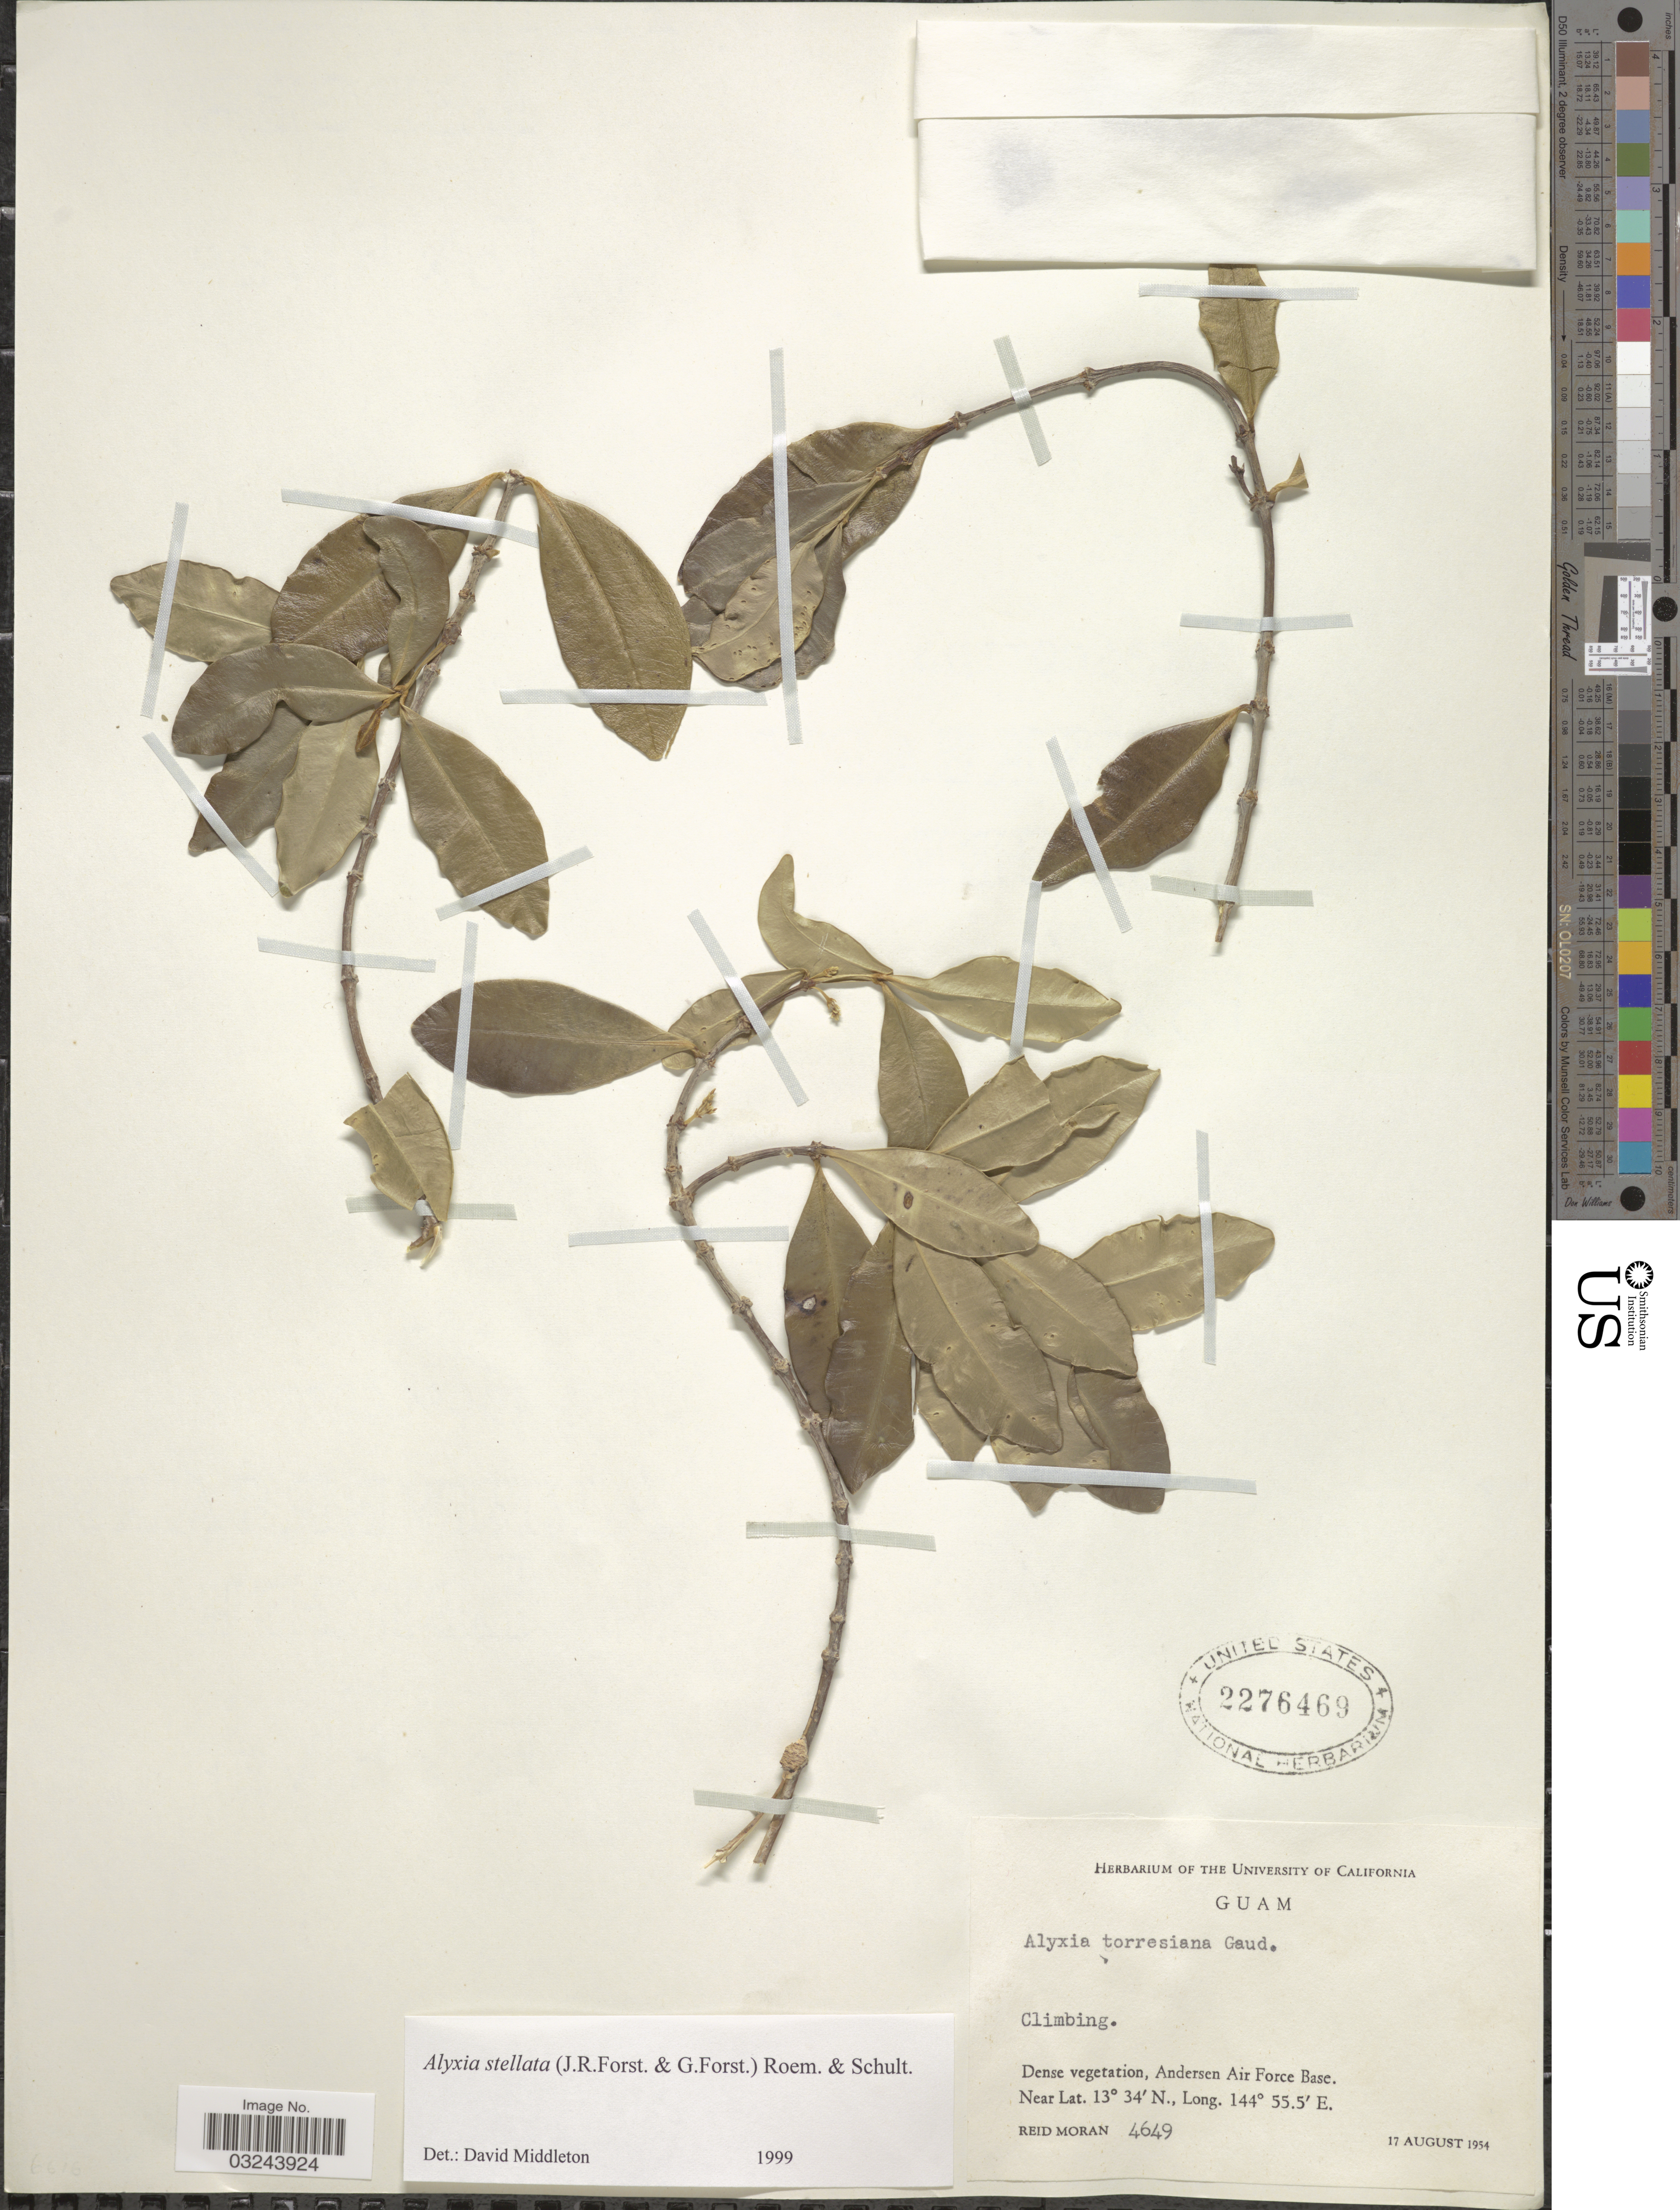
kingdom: Plantae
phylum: Tracheophyta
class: Magnoliopsida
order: Gentianales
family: Apocynaceae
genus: Alyxia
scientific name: Alyxia stellata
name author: (J.R. Forst. & G. Forst.) Roem. & Schult.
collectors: R. Moran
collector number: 4649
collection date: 1954-08-17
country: Guam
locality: Andersen Air Force Base.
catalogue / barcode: US 2276469